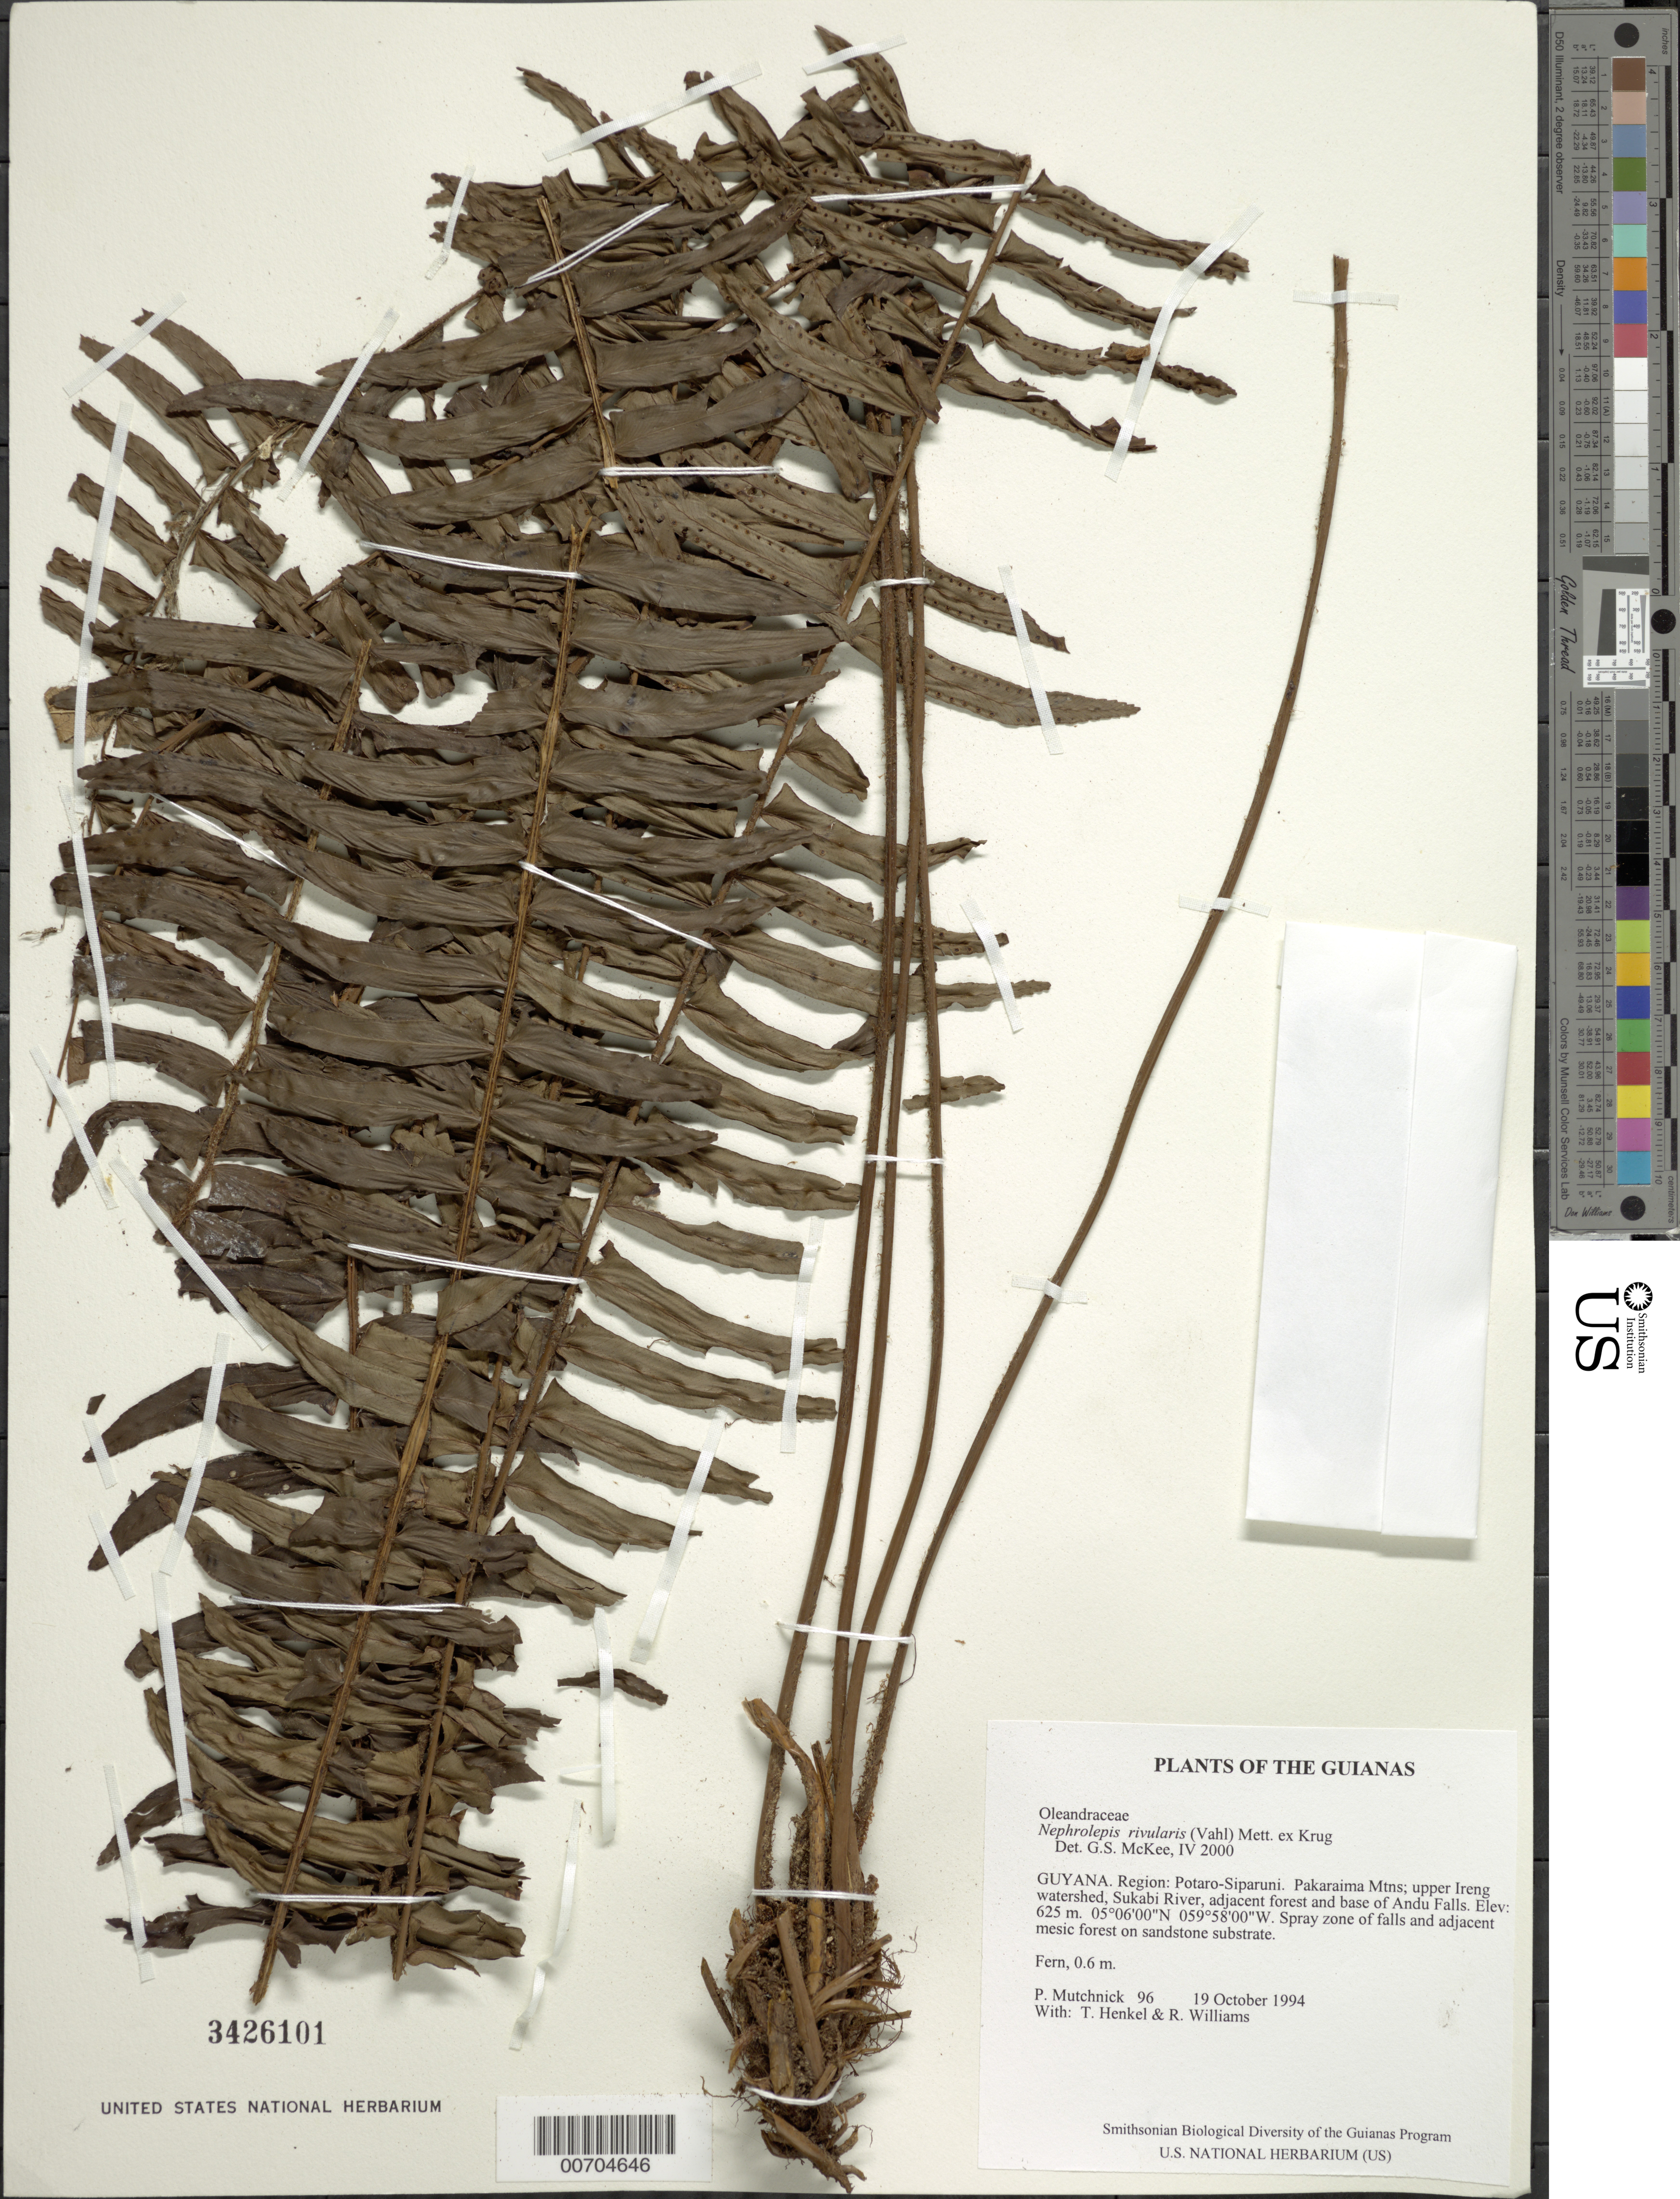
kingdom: Plantae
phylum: Tracheophyta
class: Polypodiopsida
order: Polypodiales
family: Nephrolepidaceae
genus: Nephrolepis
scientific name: Nephrolepis rivularis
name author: (Vahl) Mett. ex Krug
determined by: McKee, G. S., (US), NMNH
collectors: P. Mutchnick, T. Henkel & R. Williams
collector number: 96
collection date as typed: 19 October 1994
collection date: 1994-10-19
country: Guyana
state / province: Potaro-Siparuni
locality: Pakaraima Mtns; upper Ireng watershed, Sukabi River, adjacent forest and base of Andu Falls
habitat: Spray zone of falls and adjacent mesic forest on sandstone substrate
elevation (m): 625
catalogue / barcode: US 3426101